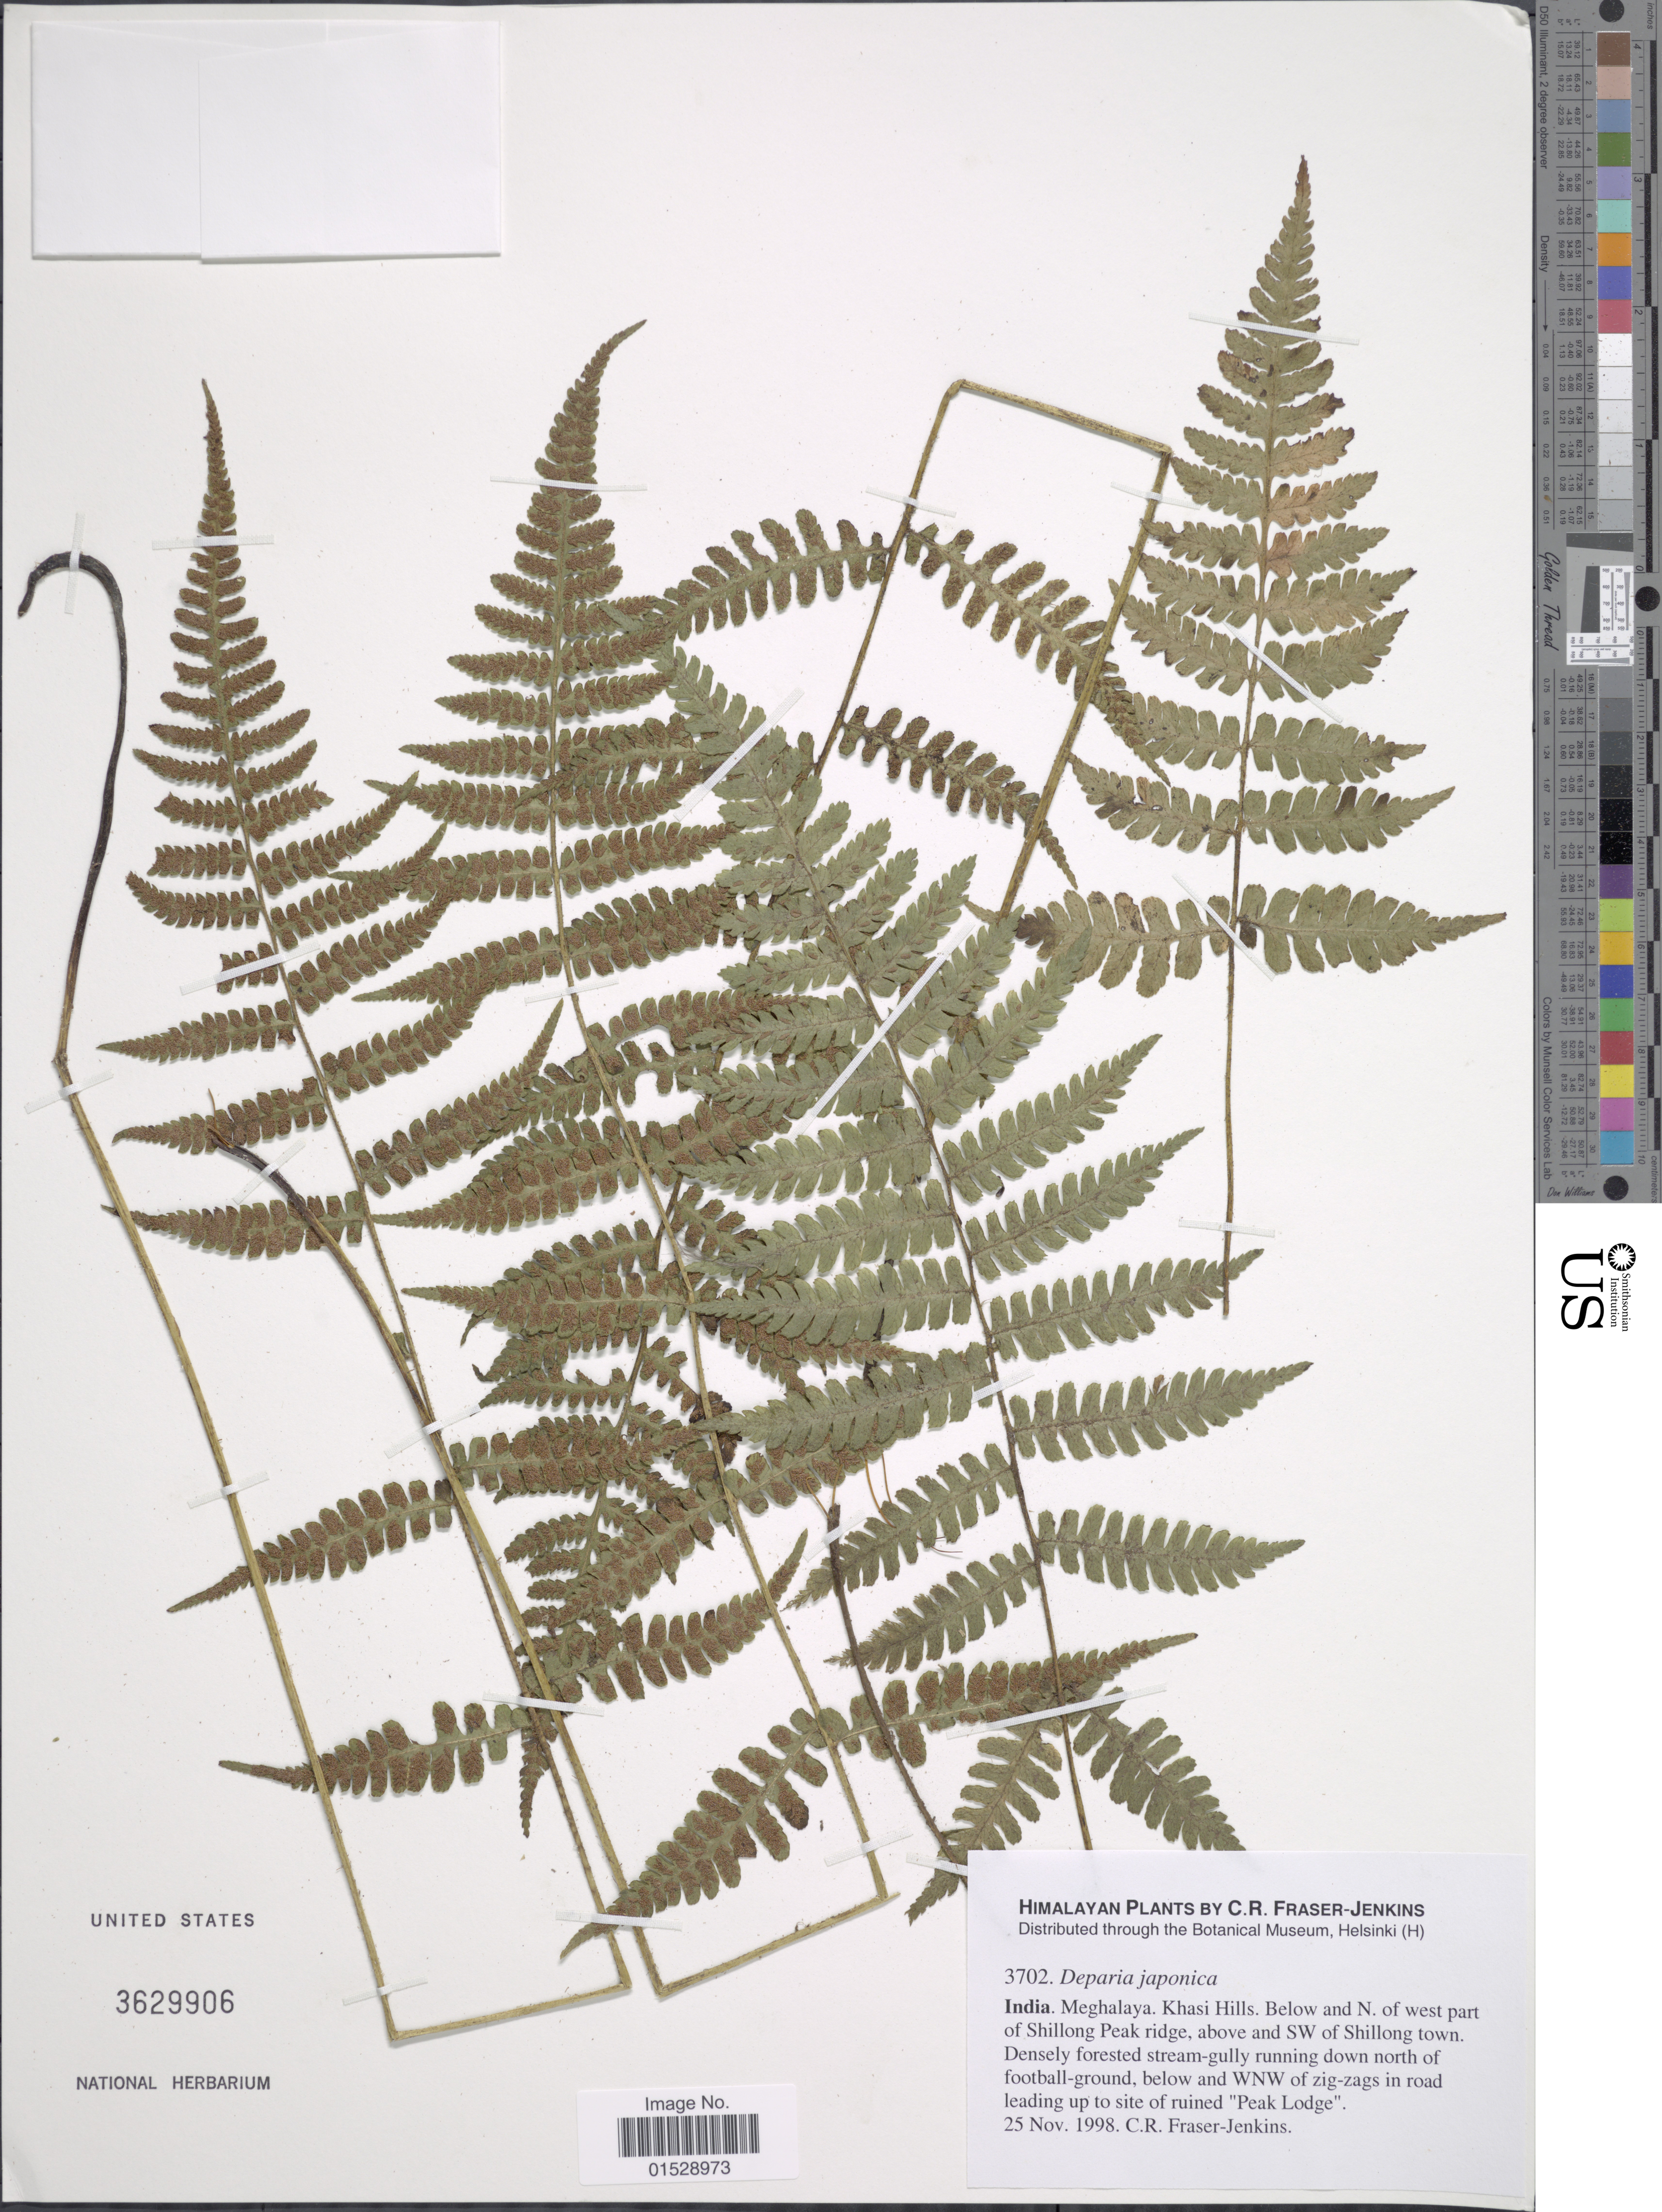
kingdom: Plantae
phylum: Tracheophyta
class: Polypodiopsida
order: Polypodiales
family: Athyriaceae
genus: Deparia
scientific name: Deparia japonica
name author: (Thunb.) M. Kato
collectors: C. R. Fraser-Jenkins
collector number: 3702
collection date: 1998-11-25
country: India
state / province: Meghalaya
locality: Himalaya, India, Meghalaya, Khasi Hills, below and N. of west part of Shilong Peak ridge, above and SW of Shilong town, densely forested stream-gully running down north of football-ground, below and WNW of zig-zags in road leading up to site of ruined Peak Lodge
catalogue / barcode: US 3629906